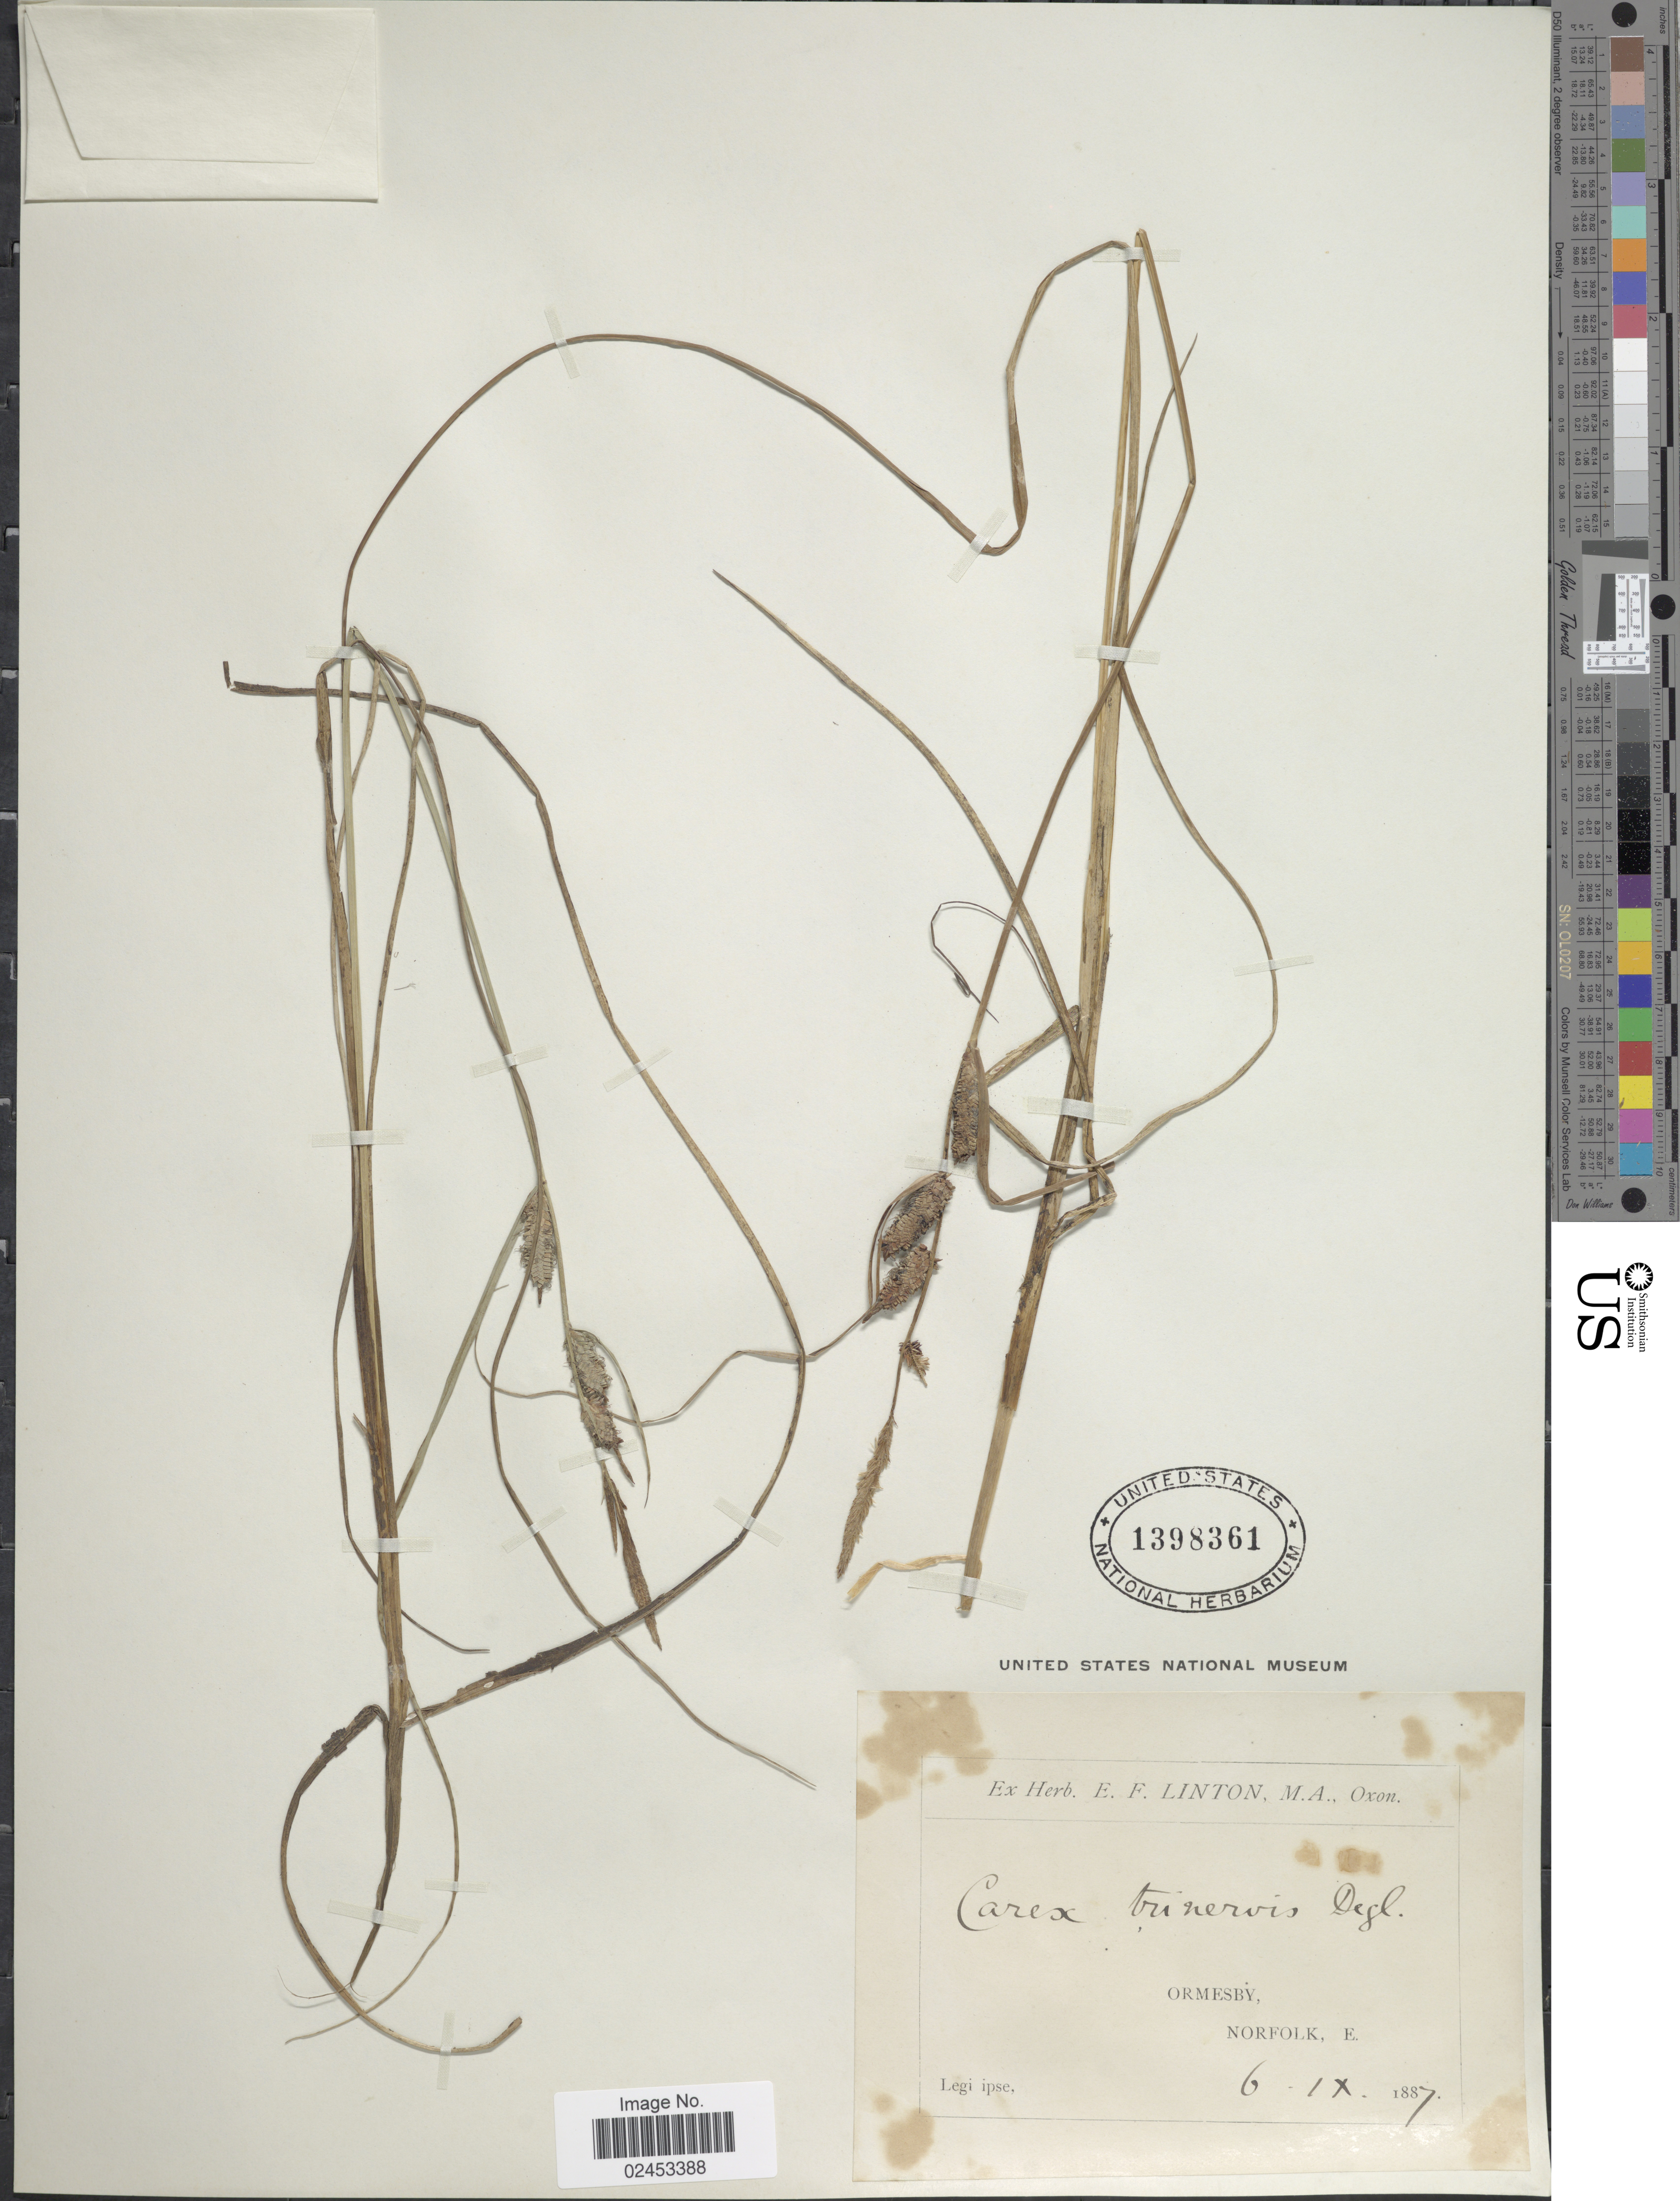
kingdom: Plantae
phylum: Tracheophyta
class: Liliopsida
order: Poales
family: Cyperaceae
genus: Carex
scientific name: Carex trinervis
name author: Degl.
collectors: E. Linton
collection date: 1887-09-06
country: Australia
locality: Ormesby, Norfolk, E.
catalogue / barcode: US 1398361